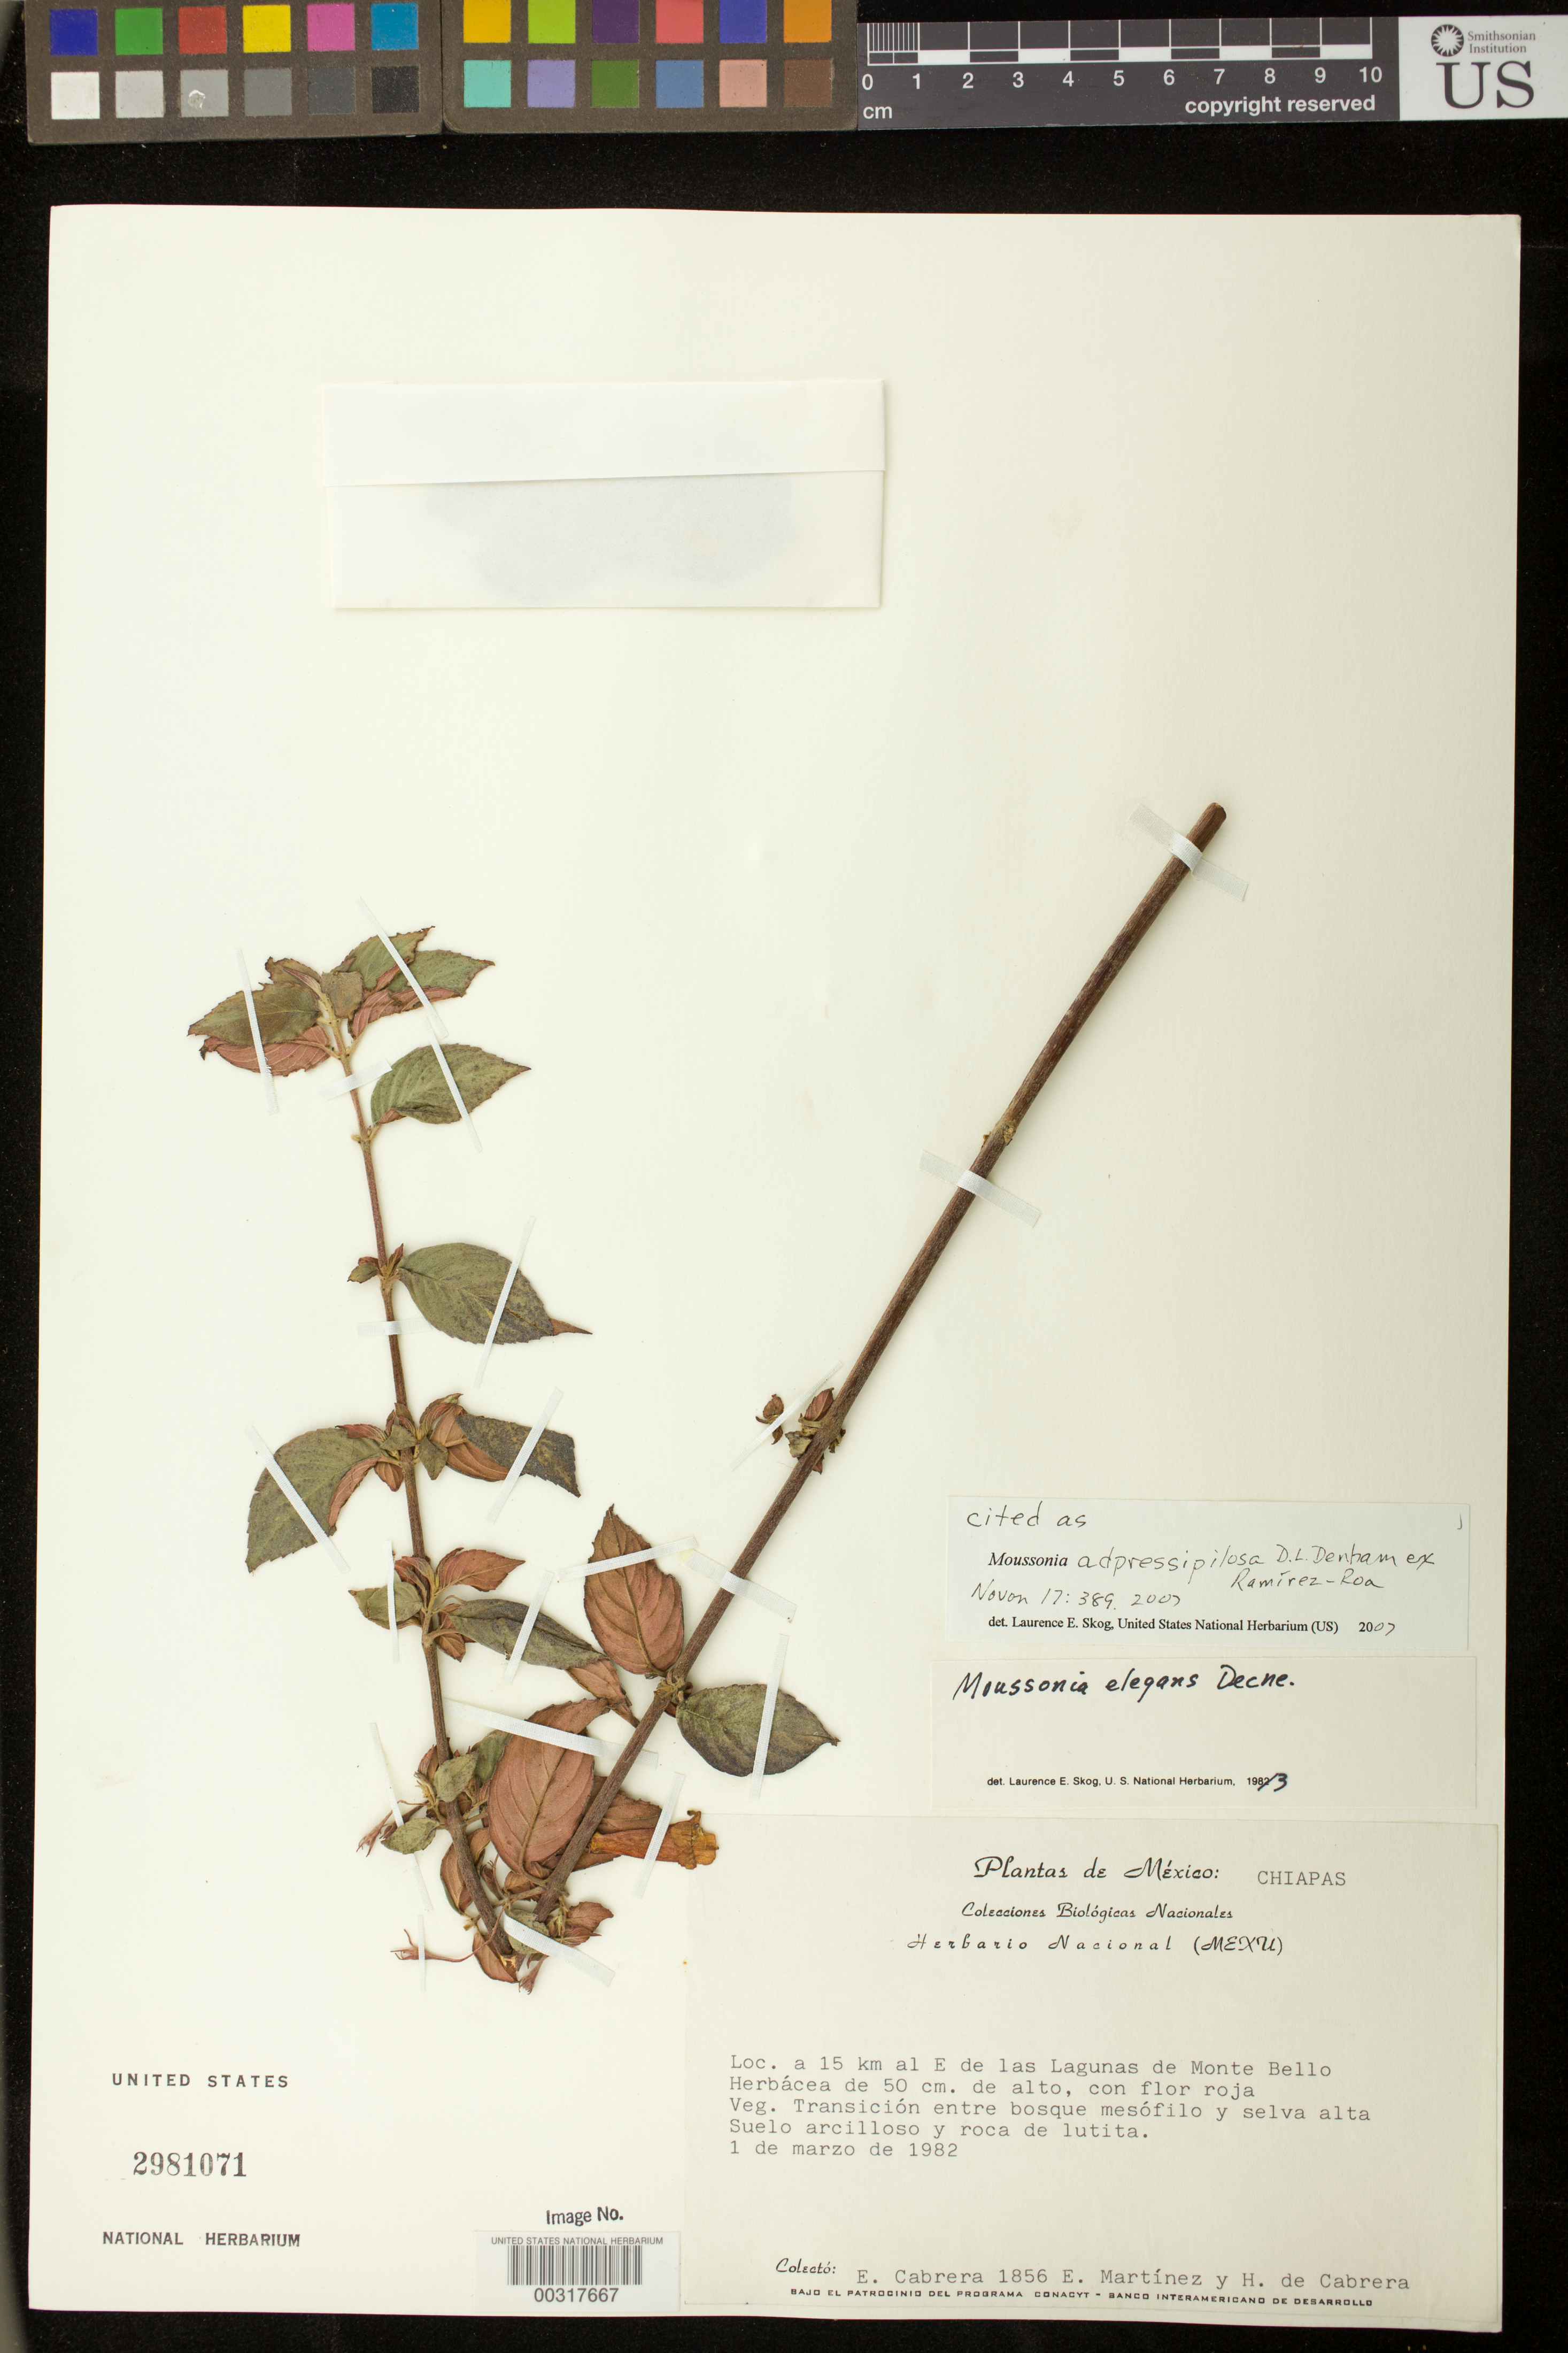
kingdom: Plantae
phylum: Tracheophyta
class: Magnoliopsida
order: Lamiales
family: Gesneriaceae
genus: Moussonia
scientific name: Moussonia adpressipilosa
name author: D.L. Denham ex Ram.-Roa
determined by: Ramírez-Roa, A.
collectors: E. Cabrera, E. Martínez & -. De Cabrera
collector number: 1856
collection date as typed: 01 Mar 1982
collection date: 1982-03-01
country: Mexico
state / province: Chiapas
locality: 15 km E of Las Lagunas de Monte Bello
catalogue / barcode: US 2981071